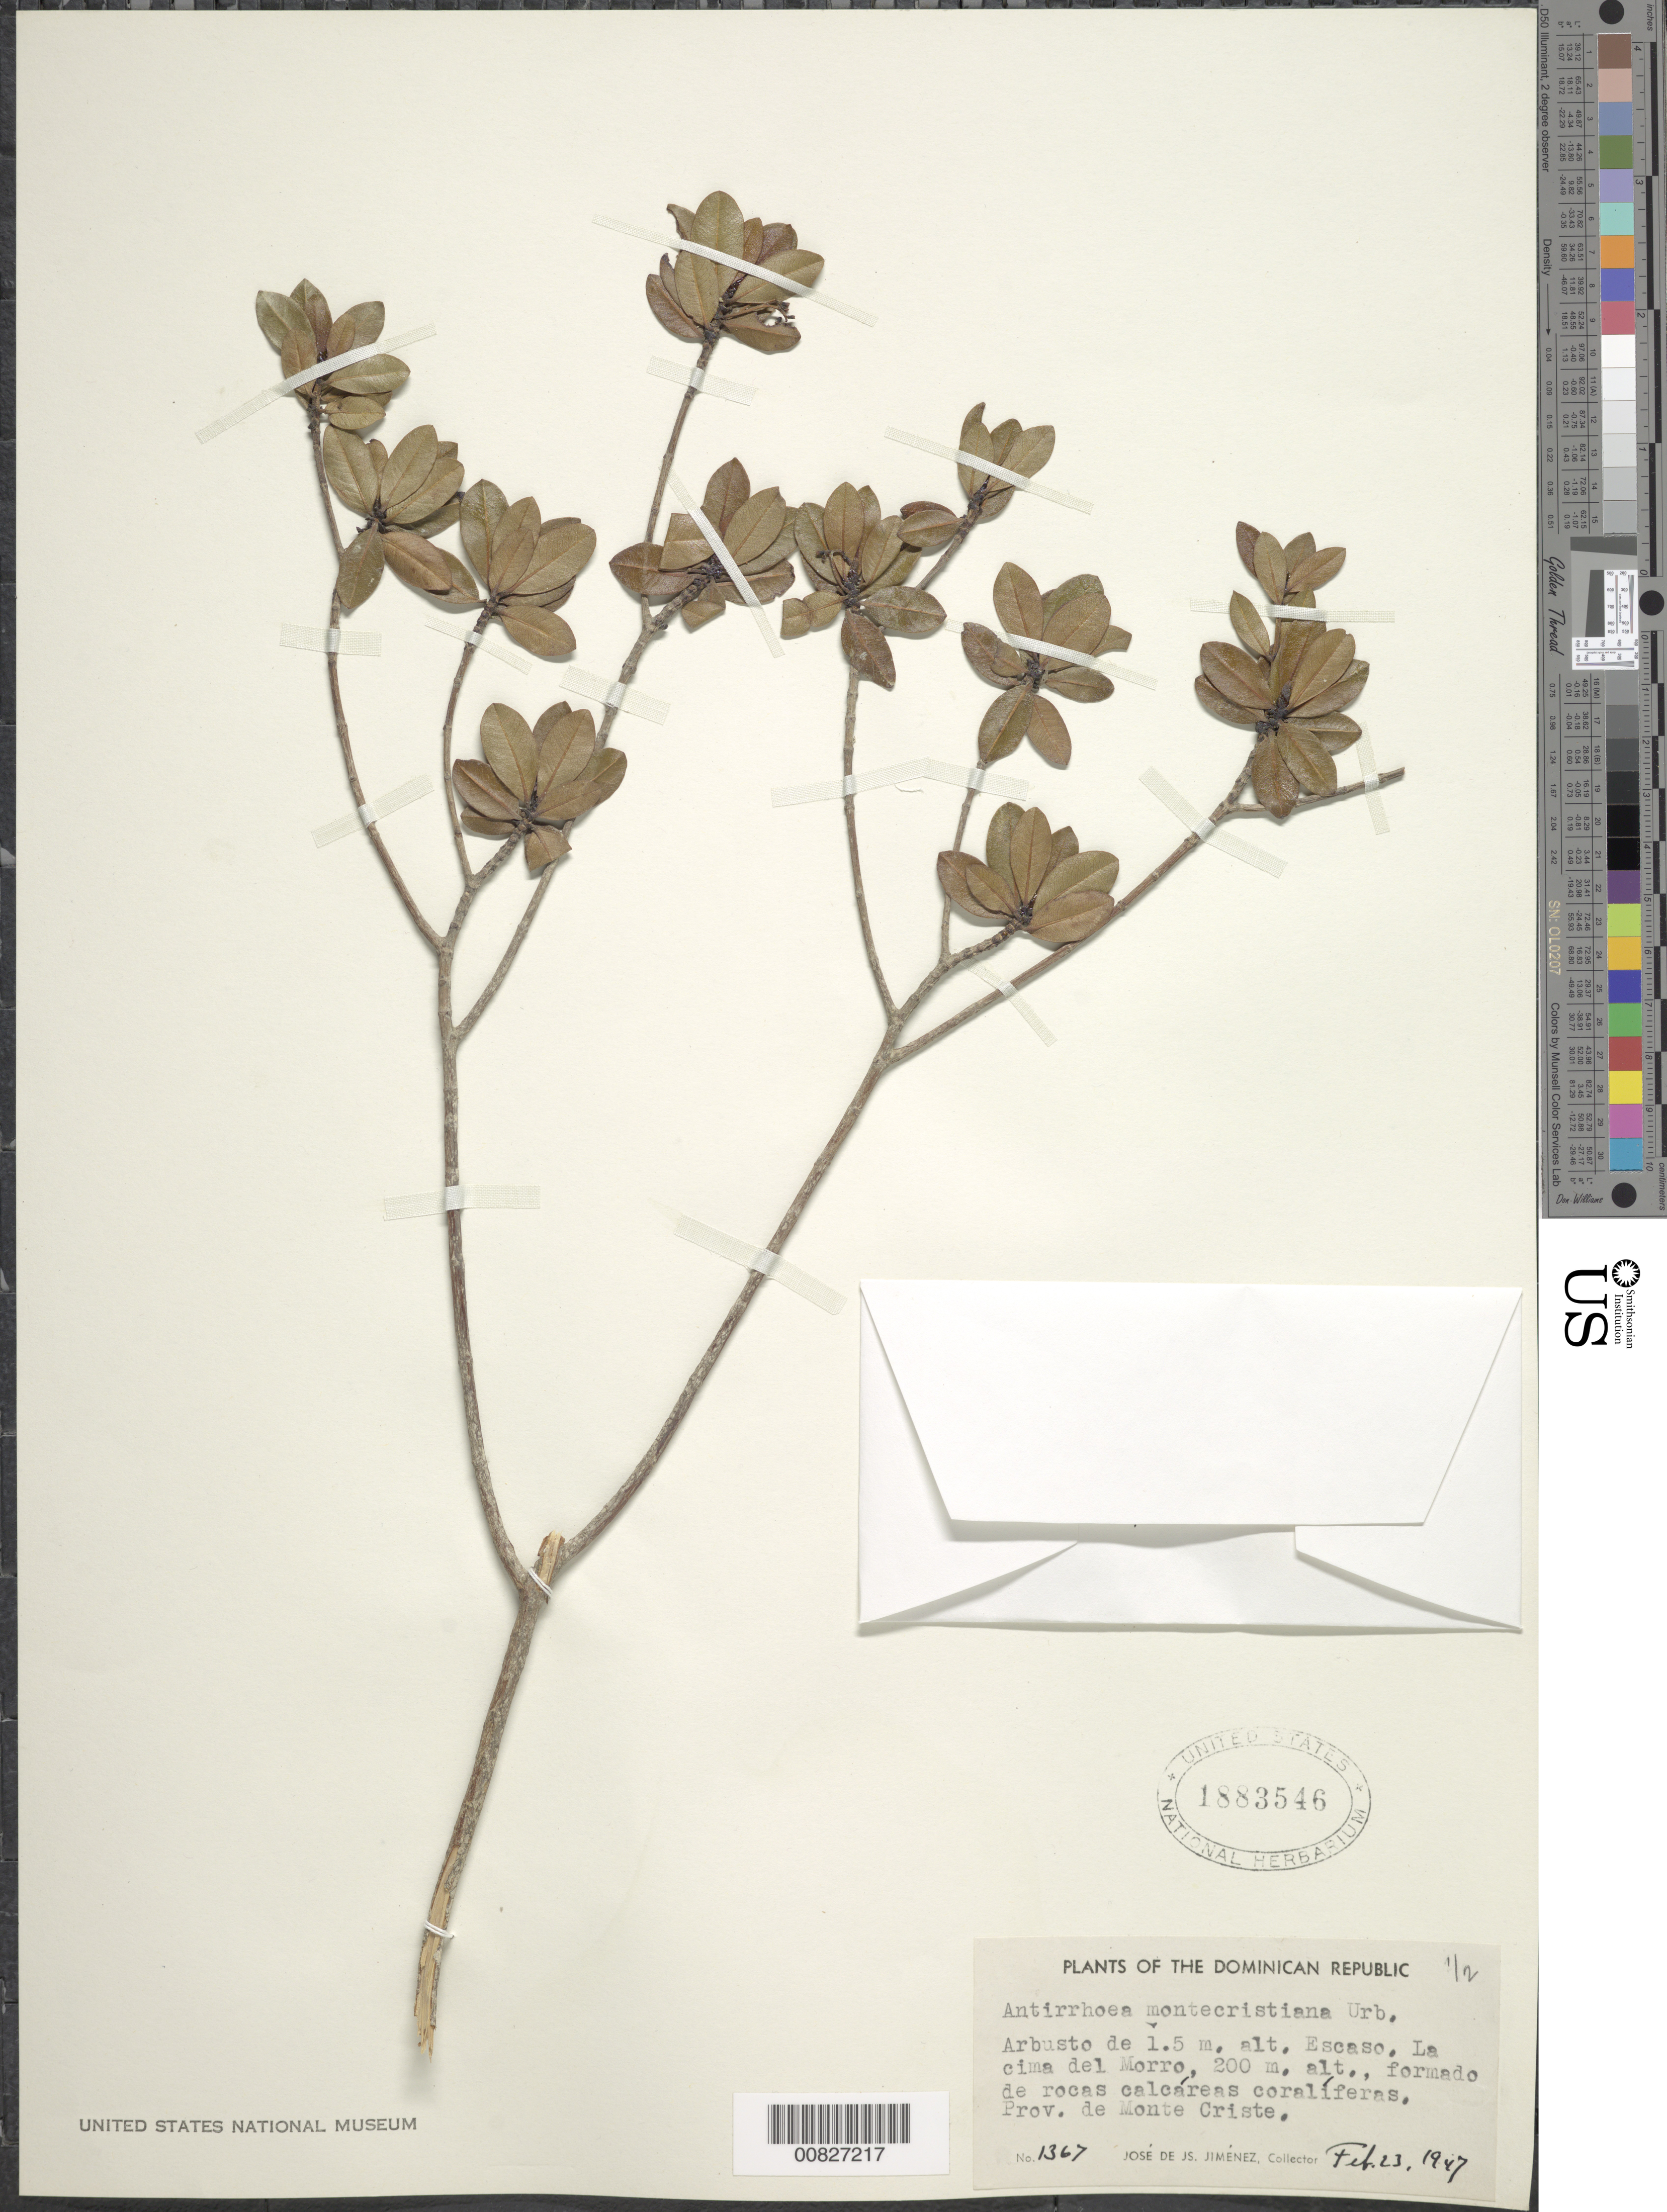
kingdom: Plantae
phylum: Tracheophyta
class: Magnoliopsida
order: Gentianales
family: Rubiaceae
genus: Stenostomum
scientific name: Stenostomum myrtifolium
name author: Griseb.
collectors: J. J. Jiménez Almonte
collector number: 1367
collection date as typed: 23 Feb 1947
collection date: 1947-02-23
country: Dominican Republic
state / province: Monte Cristi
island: Hispaniola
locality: La cima del Morro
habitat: Formado de rocas calcáreas coralíferas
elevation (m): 200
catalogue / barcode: US 1883546